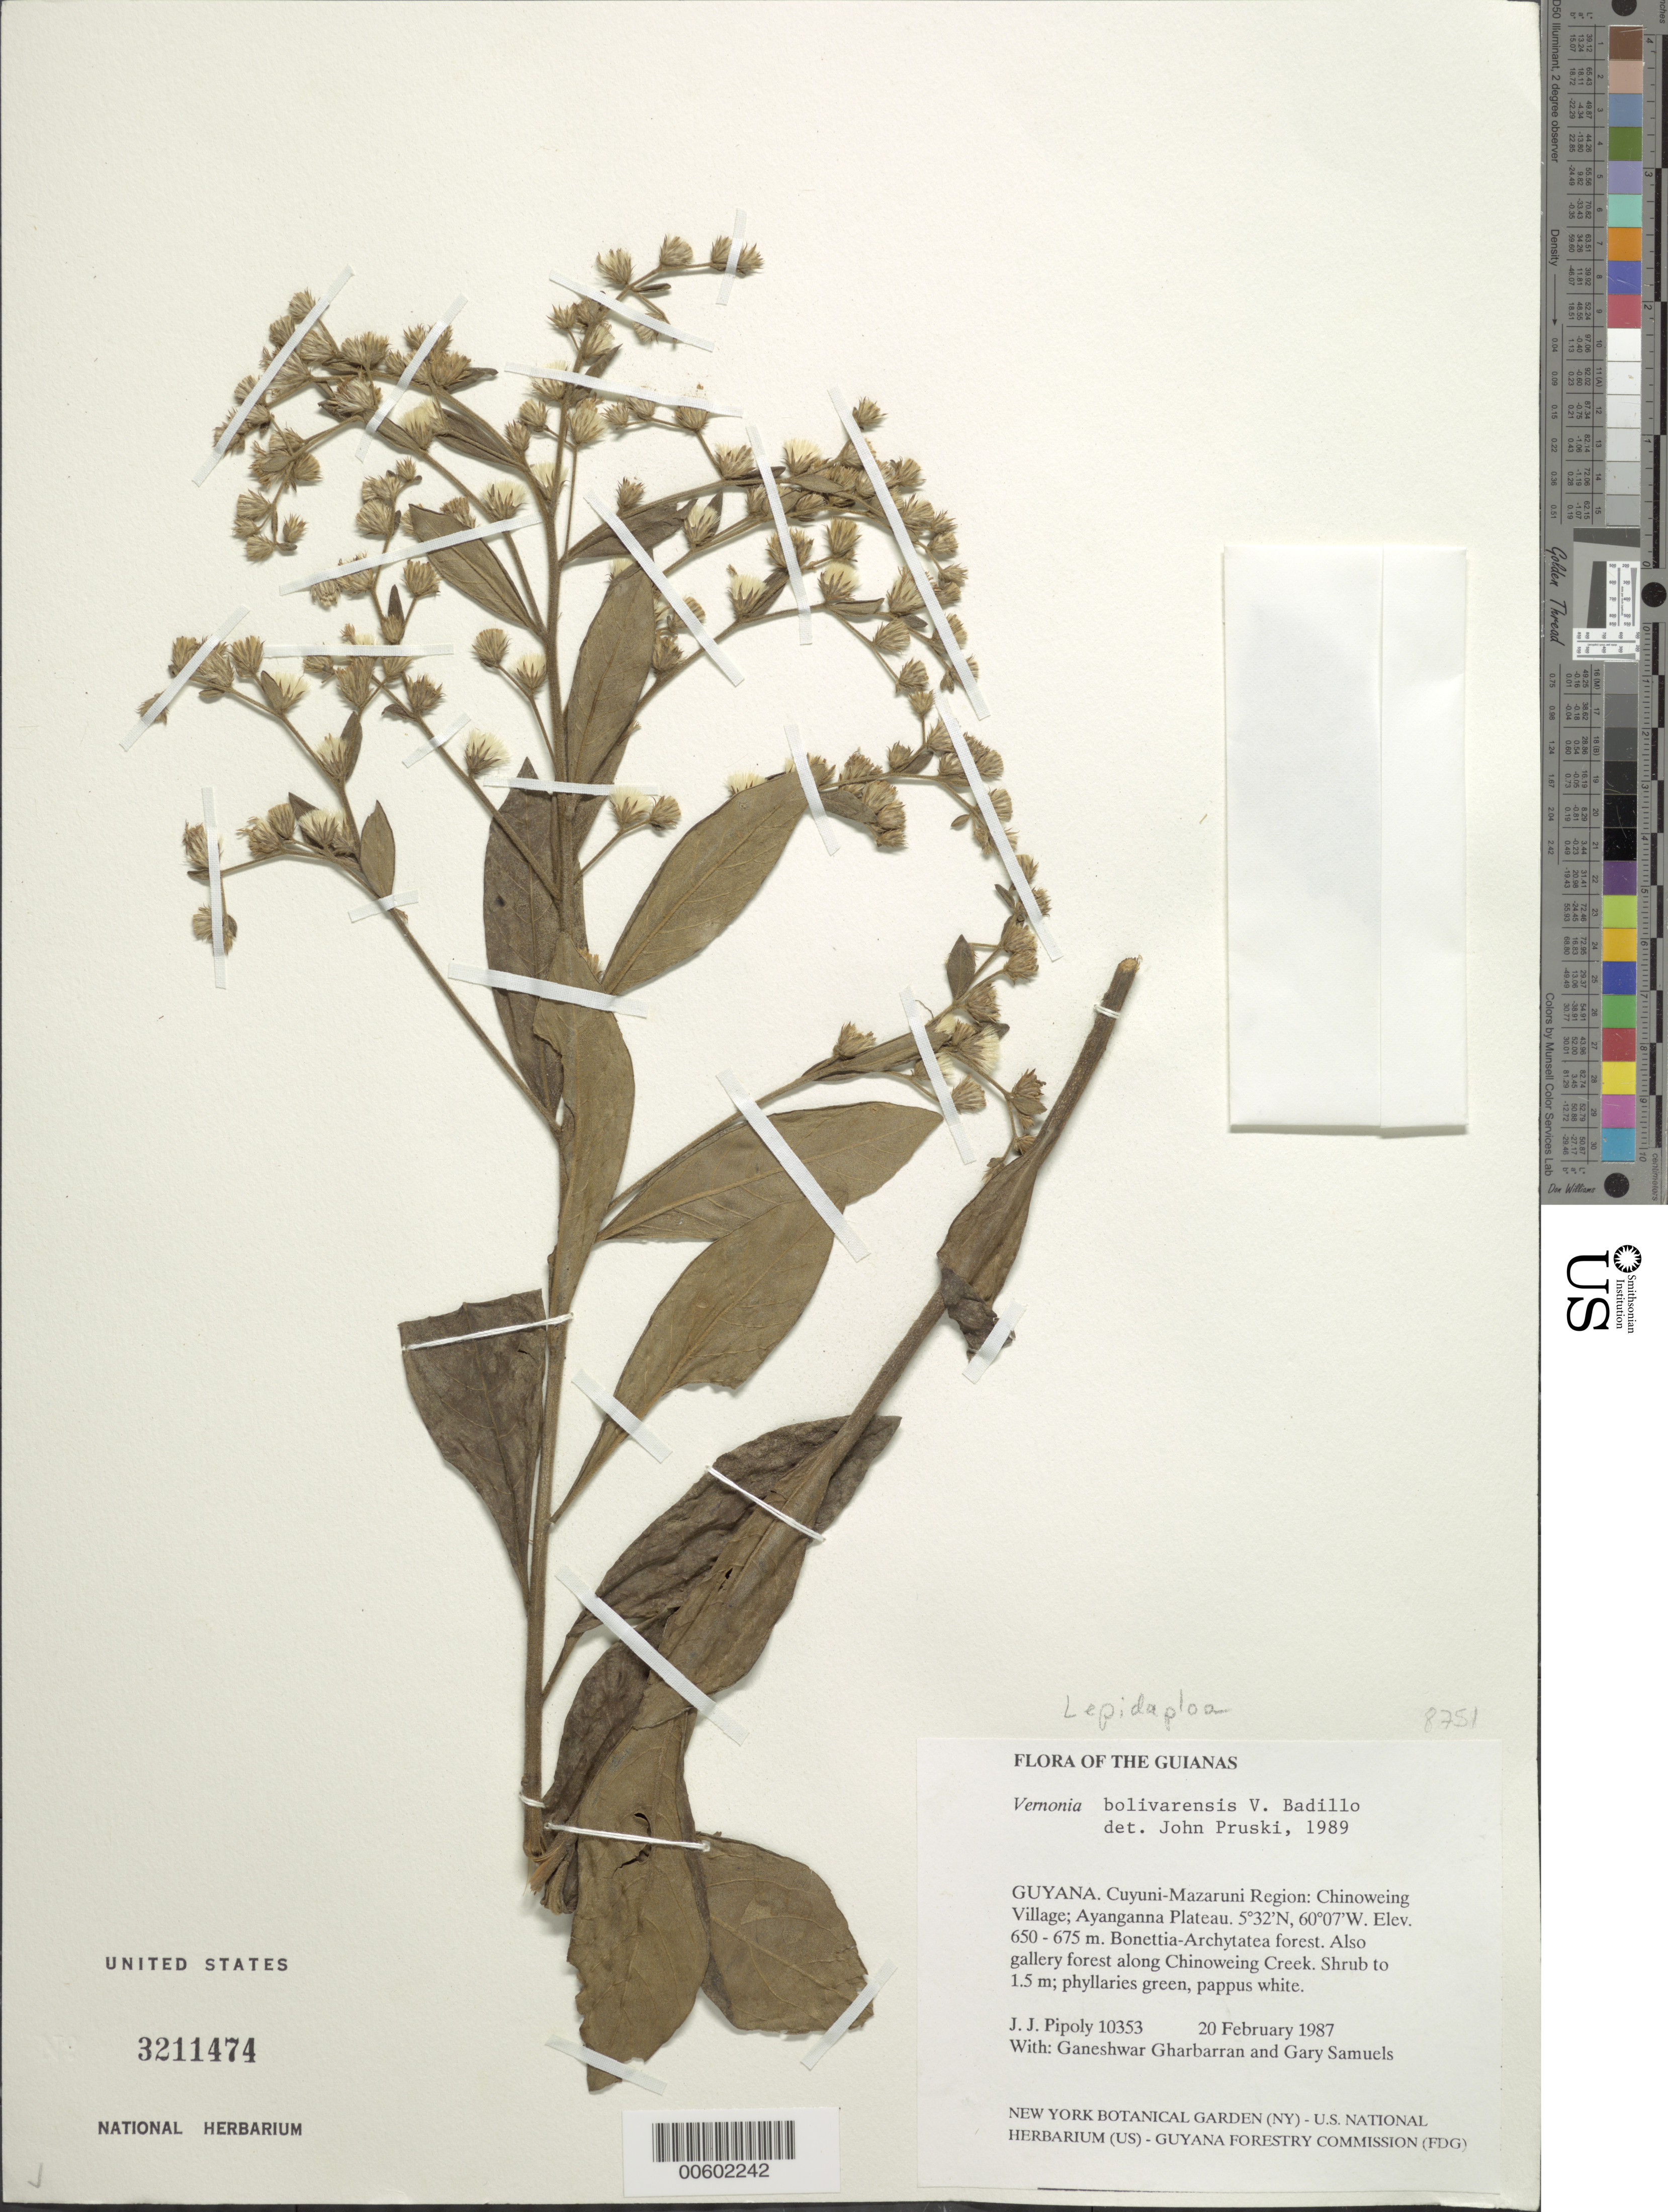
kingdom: Plantae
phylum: Tracheophyta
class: Magnoliopsida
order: Asterales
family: Asteraceae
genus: Lepidaploa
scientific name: Lepidaploa bolivarensis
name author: (V.M. Badillo) H. Rob.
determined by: Pruski, J. F.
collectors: J. J. Pipoly, G. Gharbarran & G. Samuels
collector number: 10353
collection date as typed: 20 February 1987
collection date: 1987-02-20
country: Guyana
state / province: Cuyuni-Mazaruni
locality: Chinoweing Village; Ayanganna Plateau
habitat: Bonnetia-Archytaea forest. Also gallery forest along Chinoweing Creek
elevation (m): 650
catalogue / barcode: US 3211474